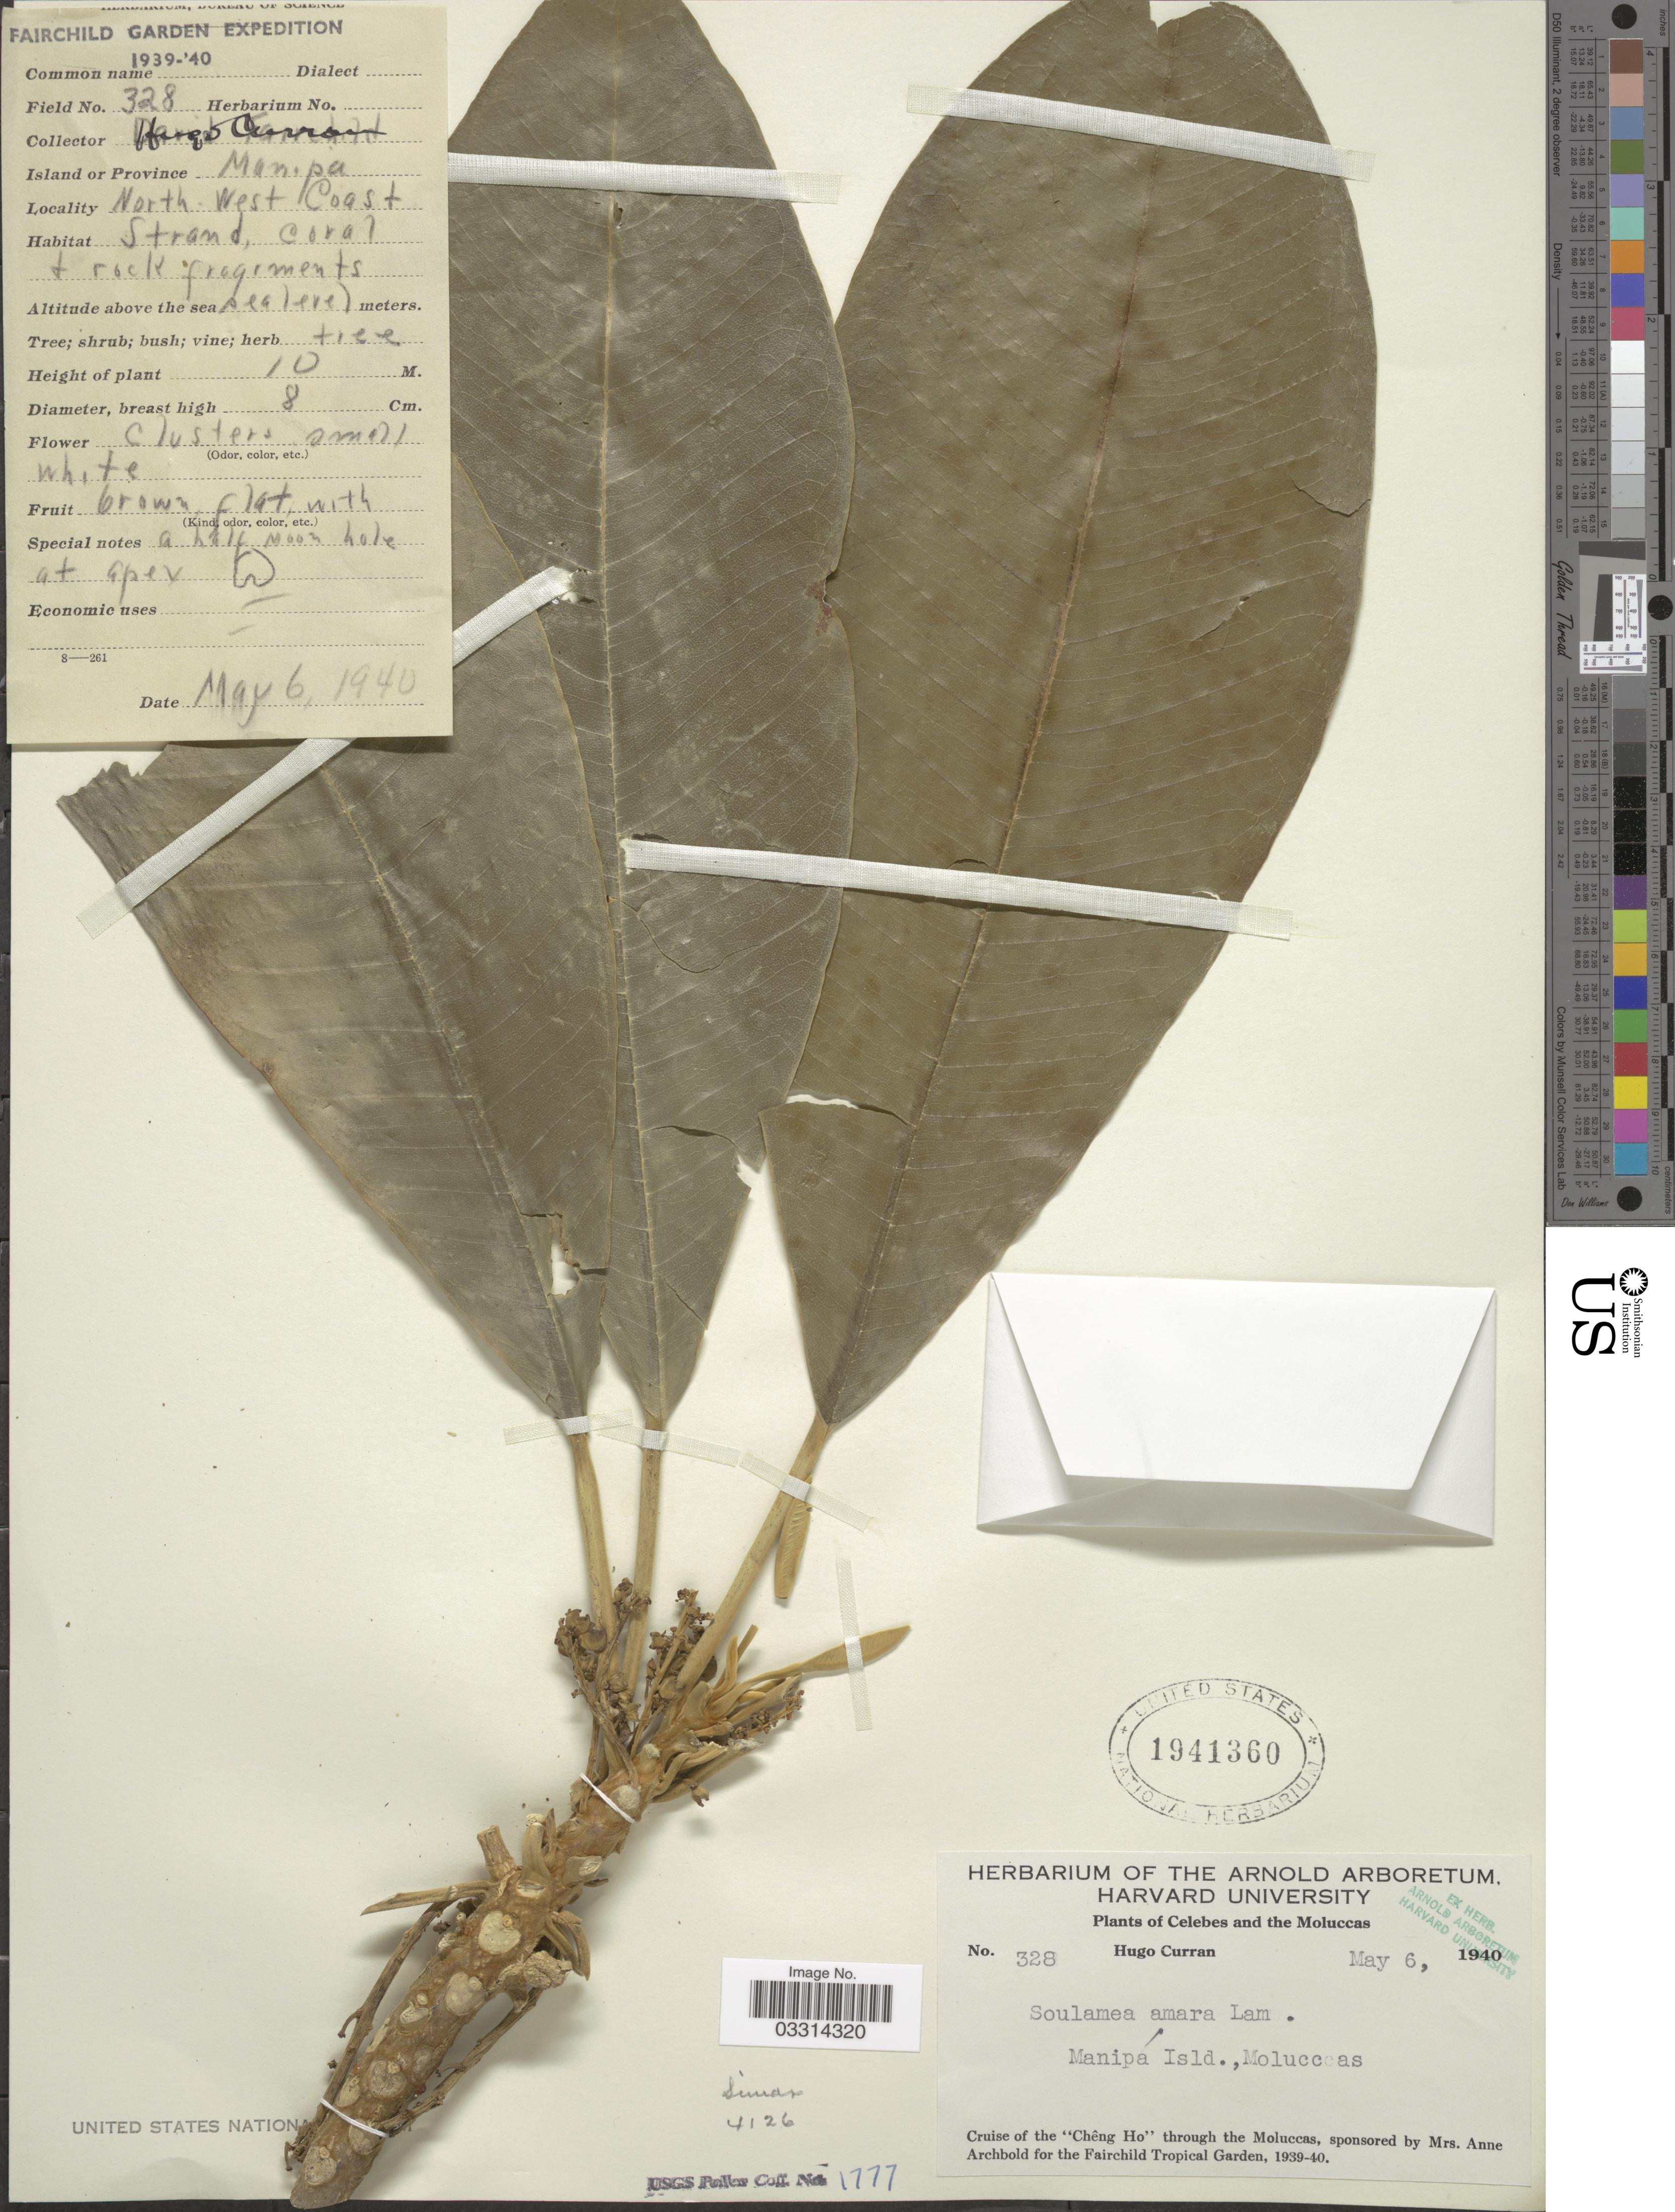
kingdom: Plantae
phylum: Tracheophyta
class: Magnoliopsida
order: Sapindales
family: Simaroubaceae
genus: Soulamea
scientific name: Soulamea amara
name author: Lam.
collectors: H. Curran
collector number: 328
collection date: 1940-05-06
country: Indonesia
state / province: Maluku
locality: Celebes and the Moluccas. Manipa Isld. North West Coast.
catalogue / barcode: US 1941360